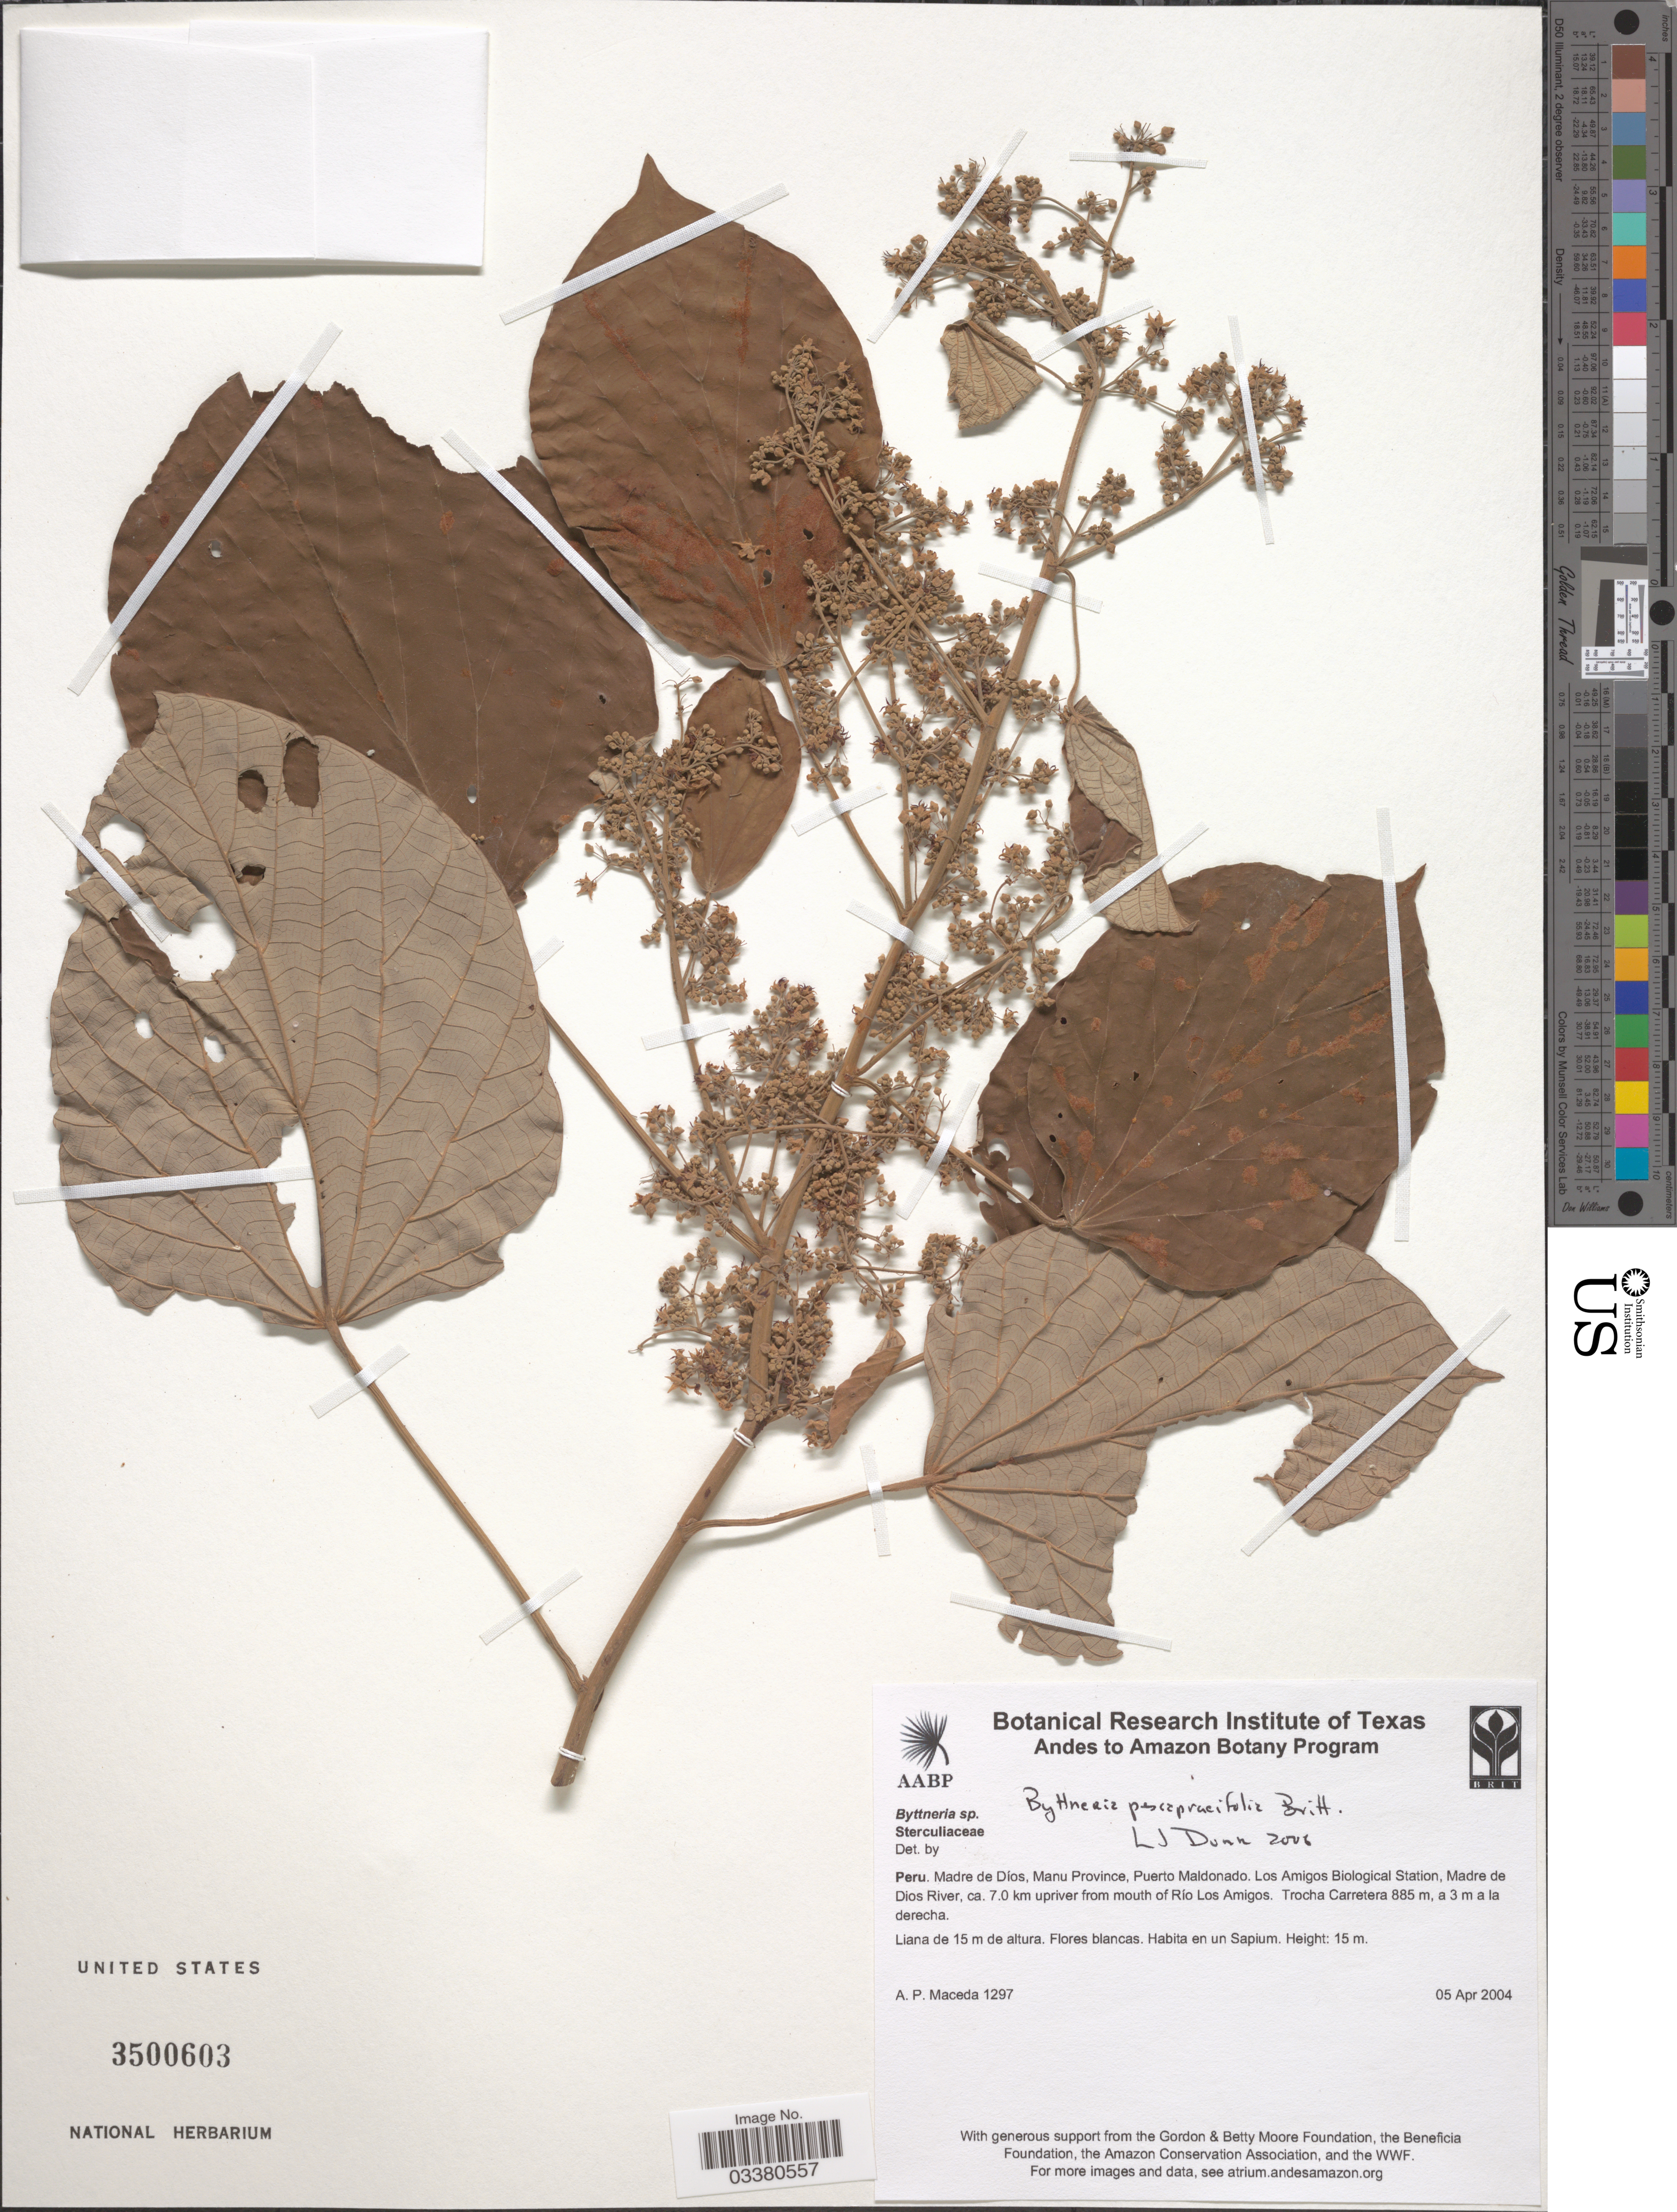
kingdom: Plantae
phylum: Tracheophyta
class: Magnoliopsida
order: Malvales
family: Malvaceae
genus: Byttneria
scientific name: Byttneria pescapriifolia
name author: Britton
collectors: A. Maceda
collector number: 1297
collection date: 2004-04-05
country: Peru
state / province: Madre de Dios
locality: Manu Province, Puerto Maldonado. Los Amigos Biological Station, Madre de Dios River, ca. 7.0 km upriver from mouth of Río Los Amigos. Trocha Playa, a 3 m a la derecha.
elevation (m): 885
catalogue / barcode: US 3500603